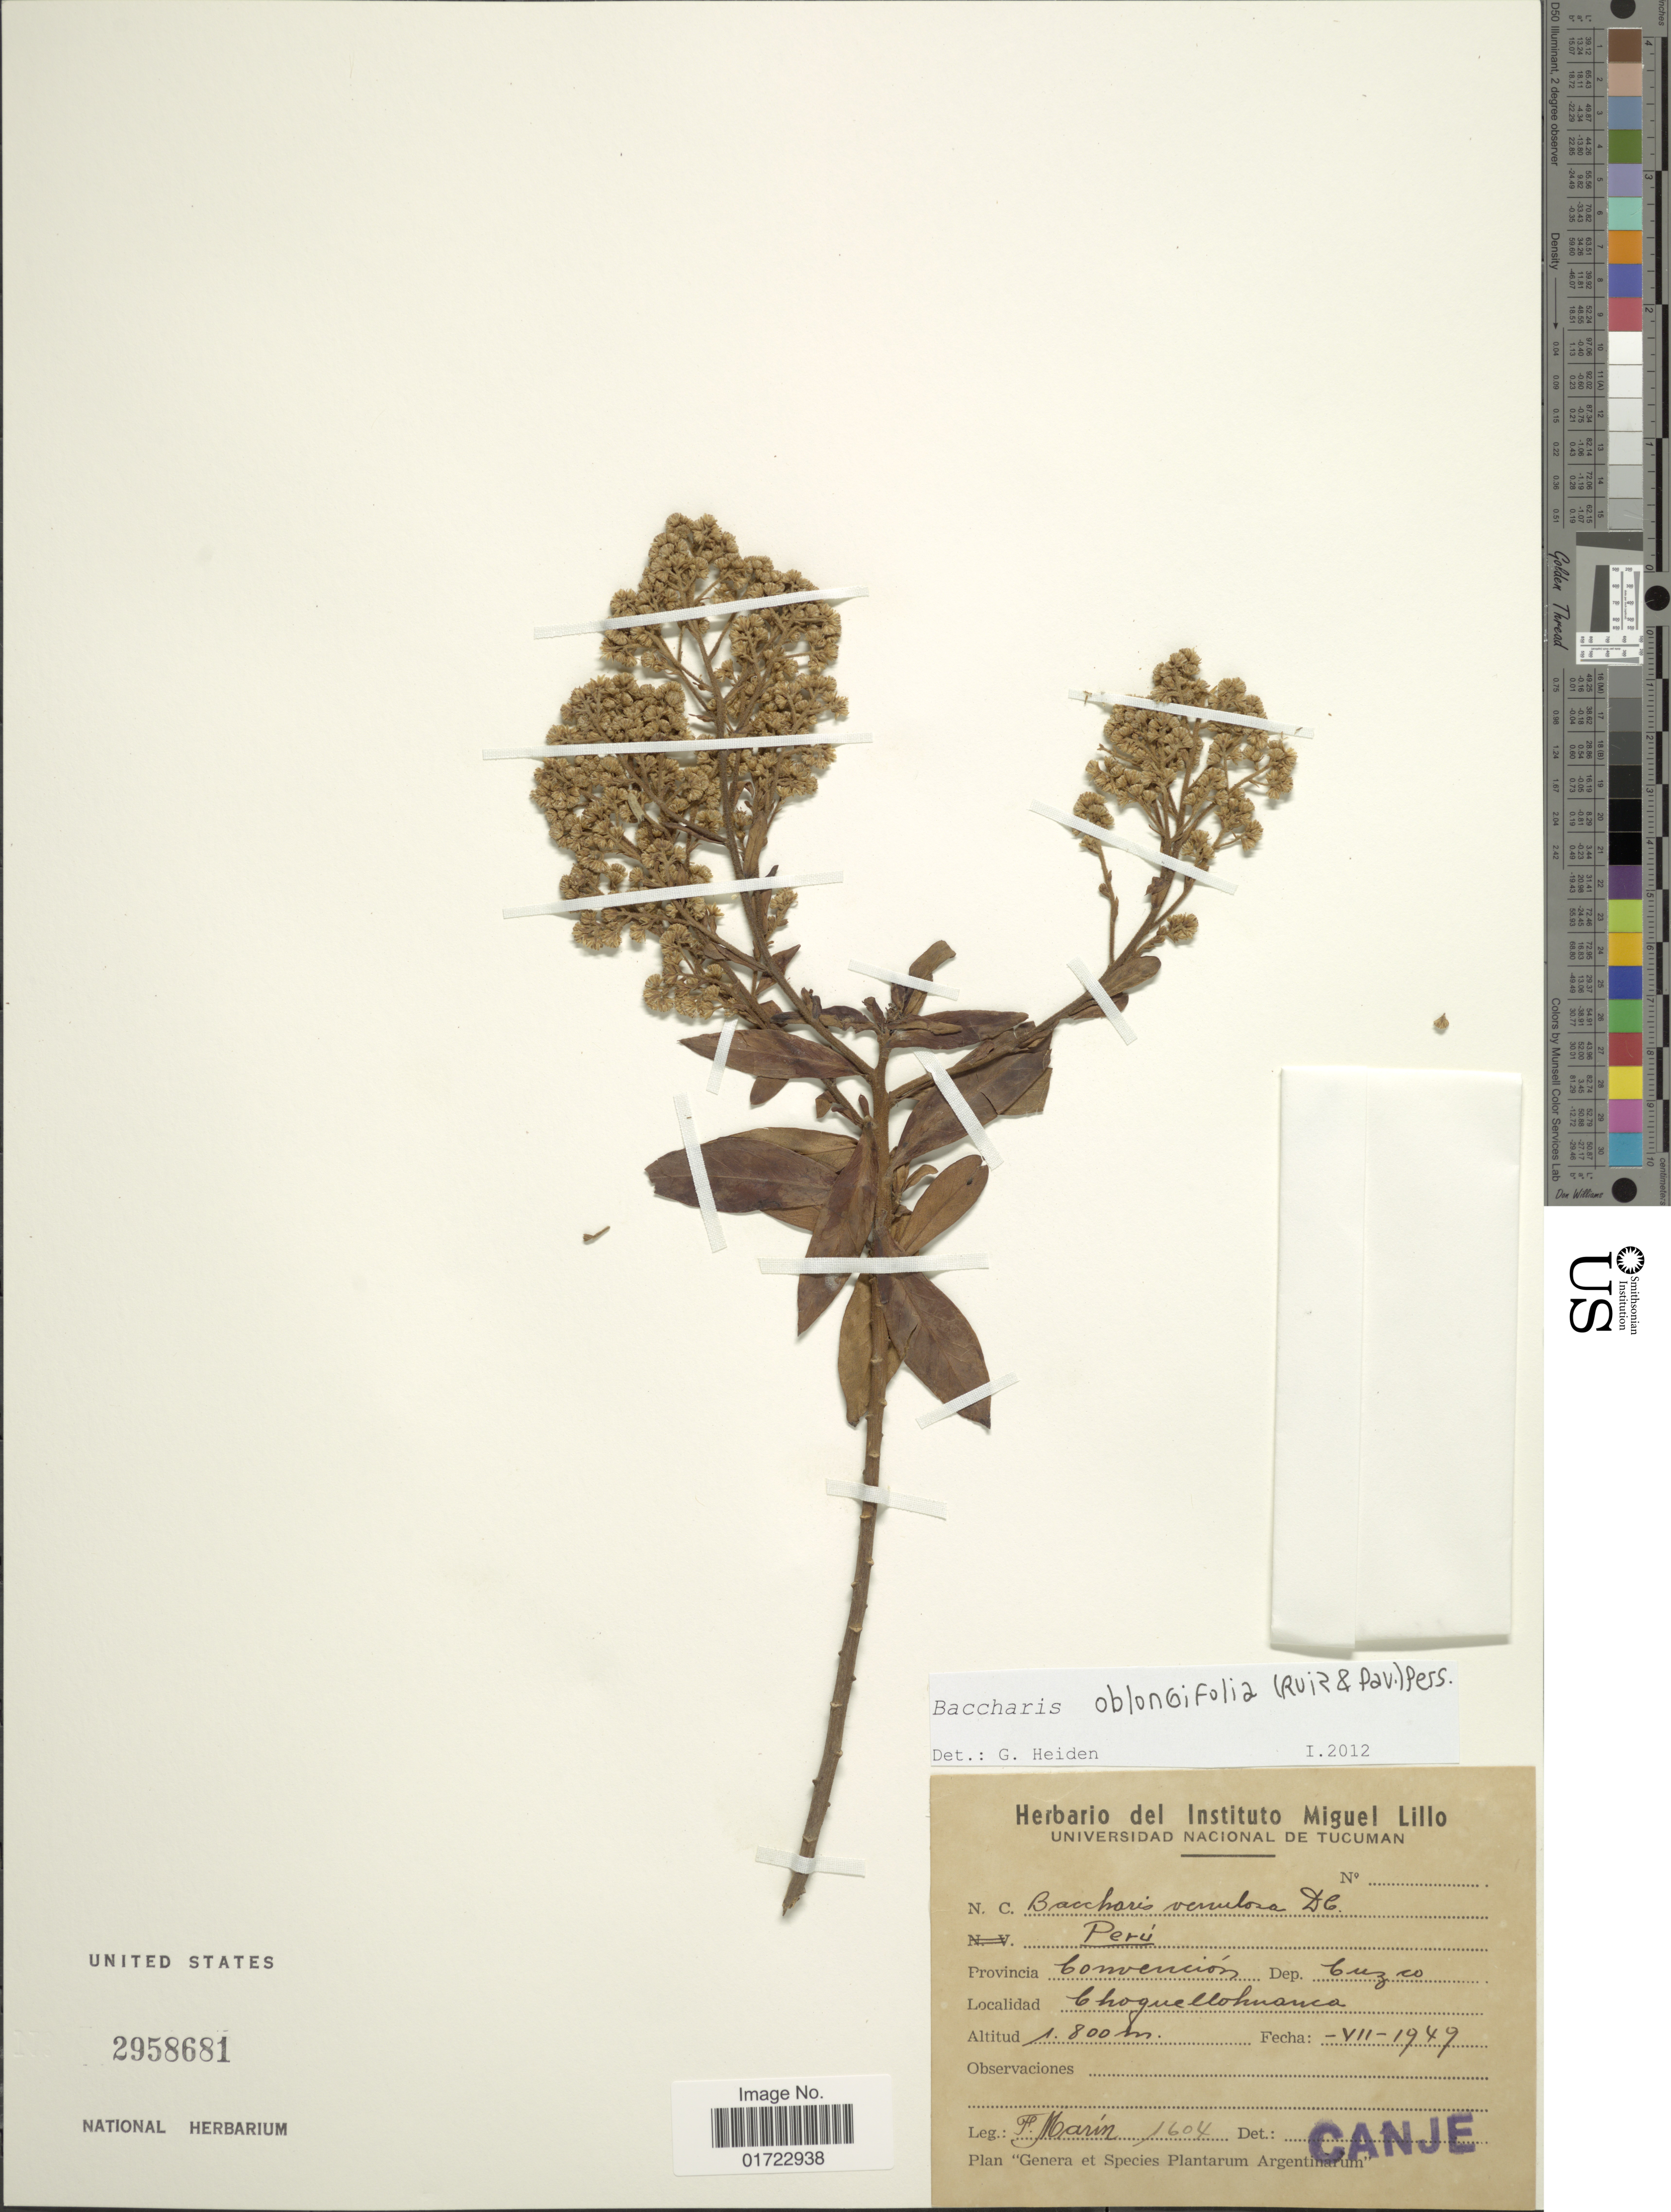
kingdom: Plantae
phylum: Tracheophyta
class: Magnoliopsida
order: Asterales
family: Asteraceae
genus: Baccharis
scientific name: Baccharis oblongifolia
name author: (Ruiz & Pav.) Pers.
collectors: F. Marin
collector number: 1604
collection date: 1949-07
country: Peru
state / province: Cusco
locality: Provincia Convención. Choquellohuanca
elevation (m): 1800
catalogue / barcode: US 2958681